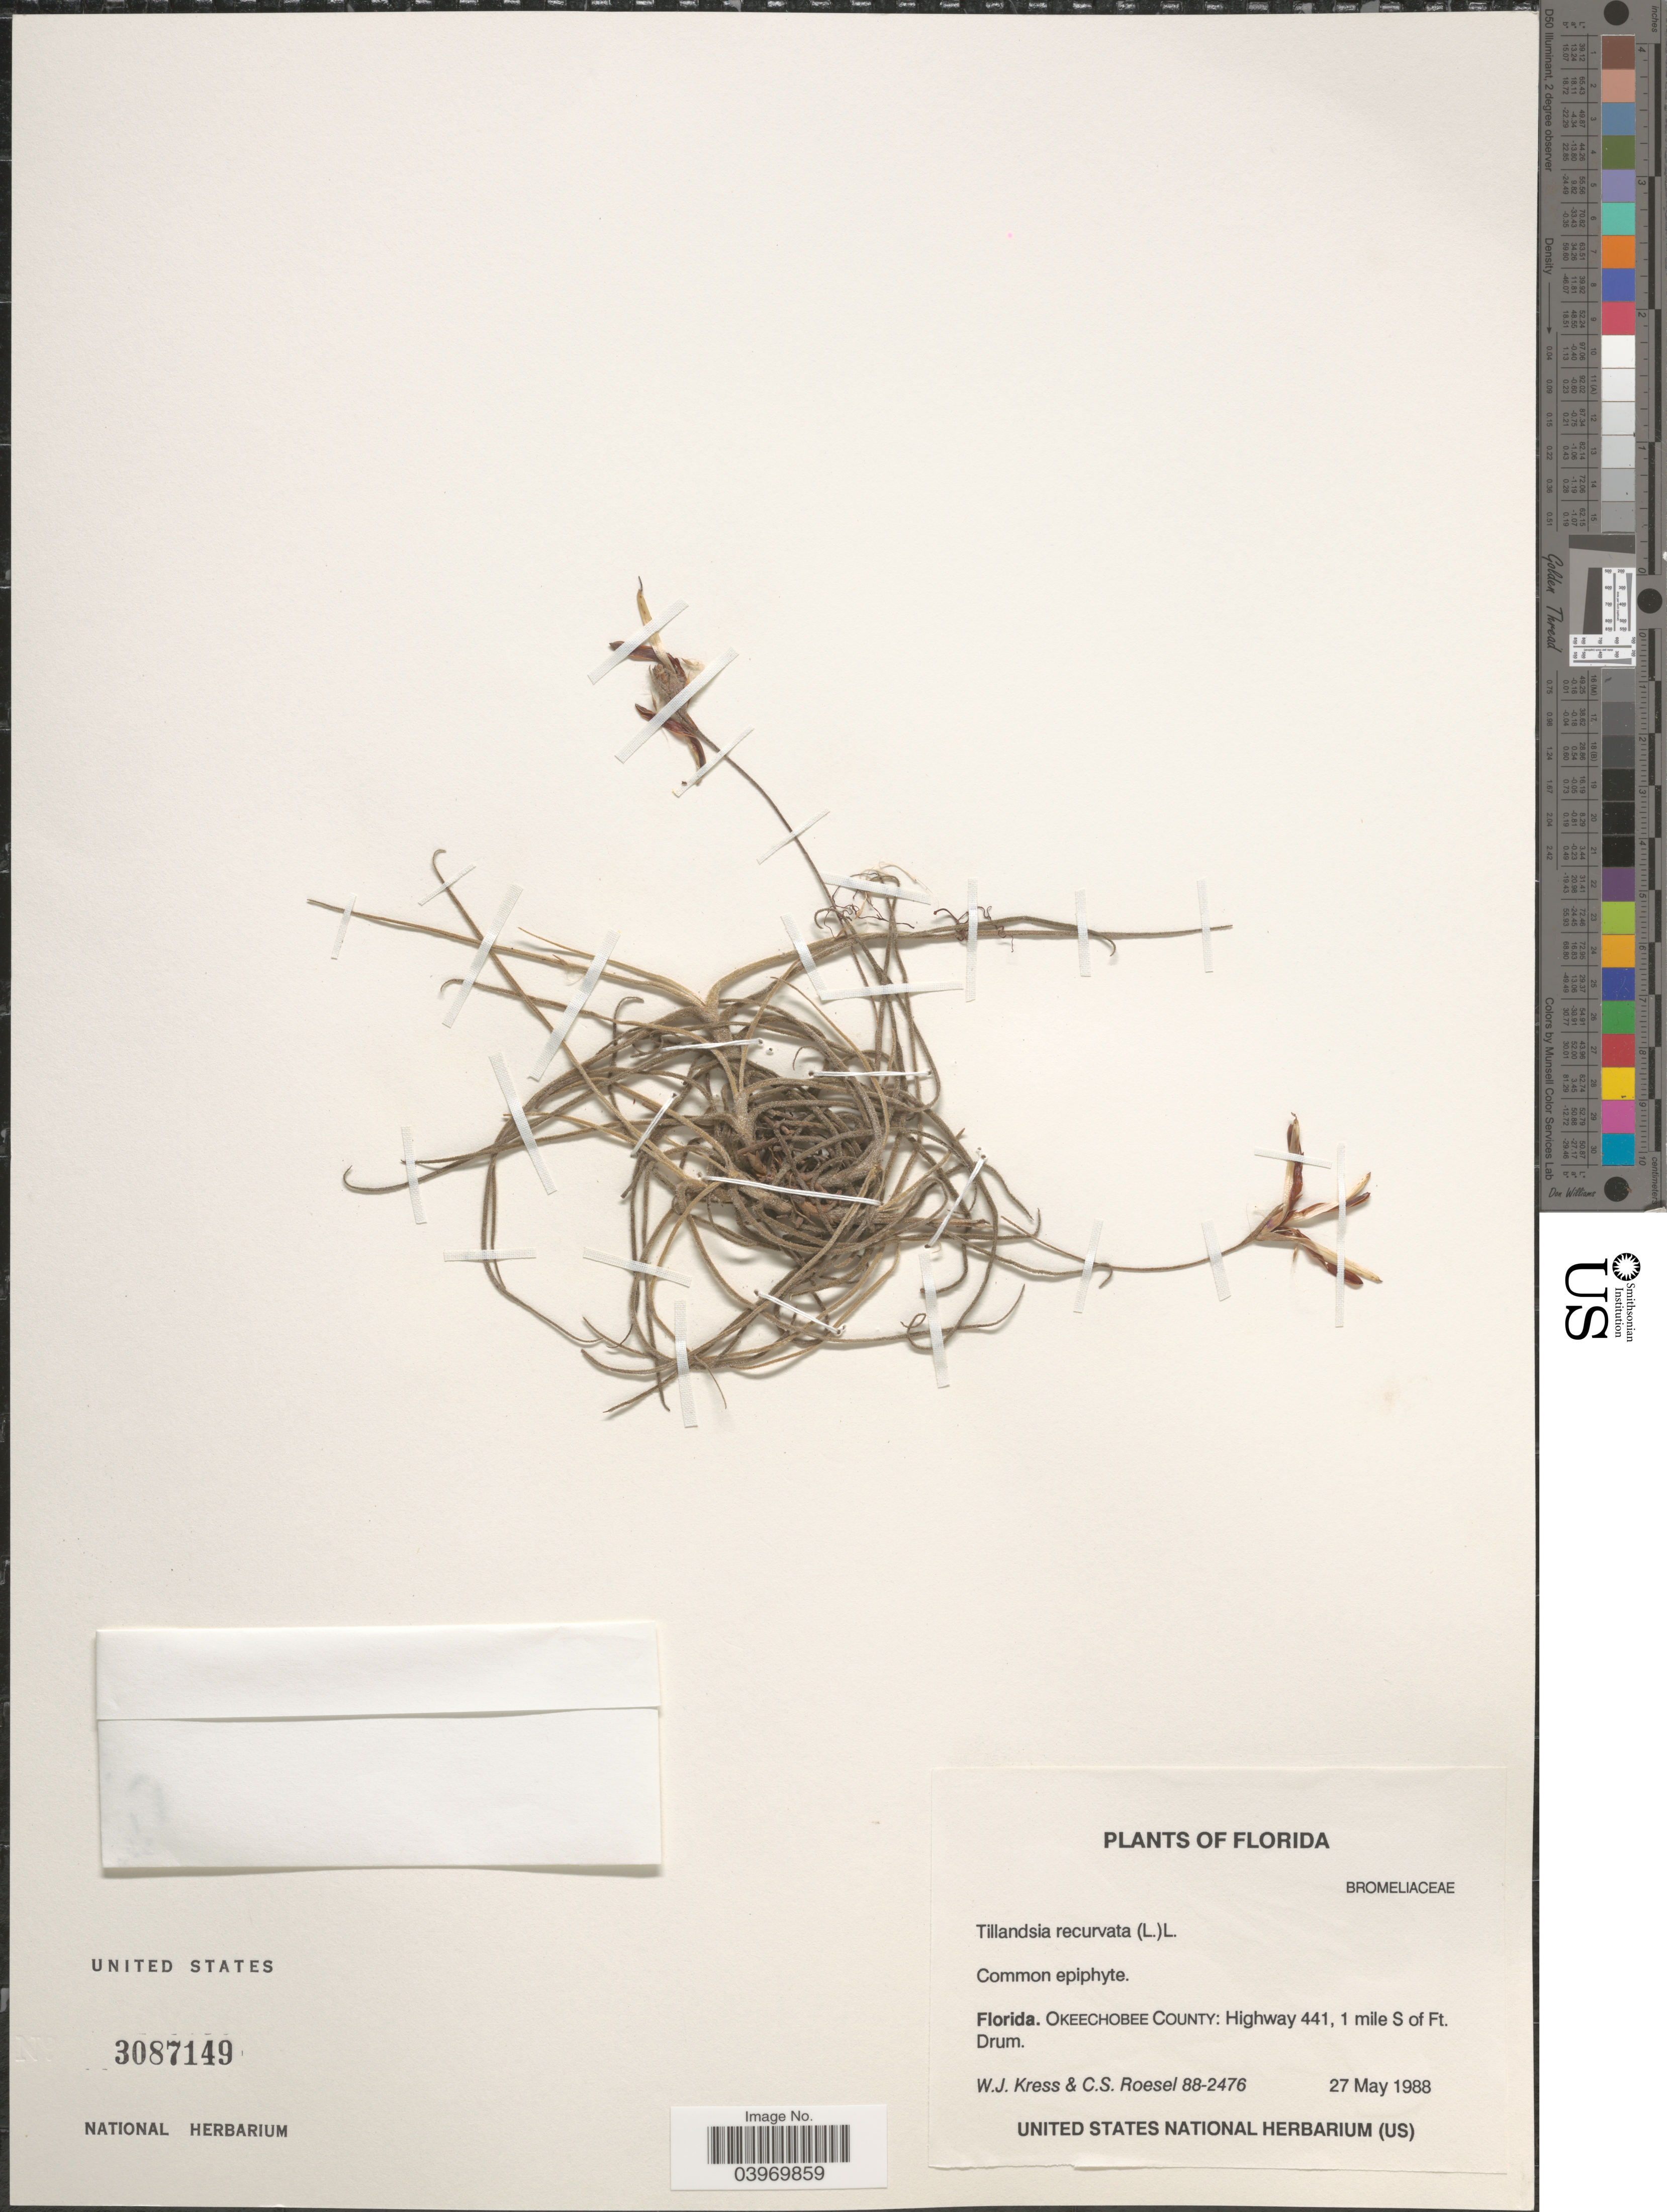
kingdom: Plantae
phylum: Tracheophyta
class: Liliopsida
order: Poales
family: Bromeliaceae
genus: Tillandsia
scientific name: Tillandsia recurvata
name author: L.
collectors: W. J. Kress & C. S. Roesel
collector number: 88-2476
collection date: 1988-05-27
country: United States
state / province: Florida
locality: Okeechobee County: Highway 441, 1 mile S of Ft. Drum.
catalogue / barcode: US 3087149